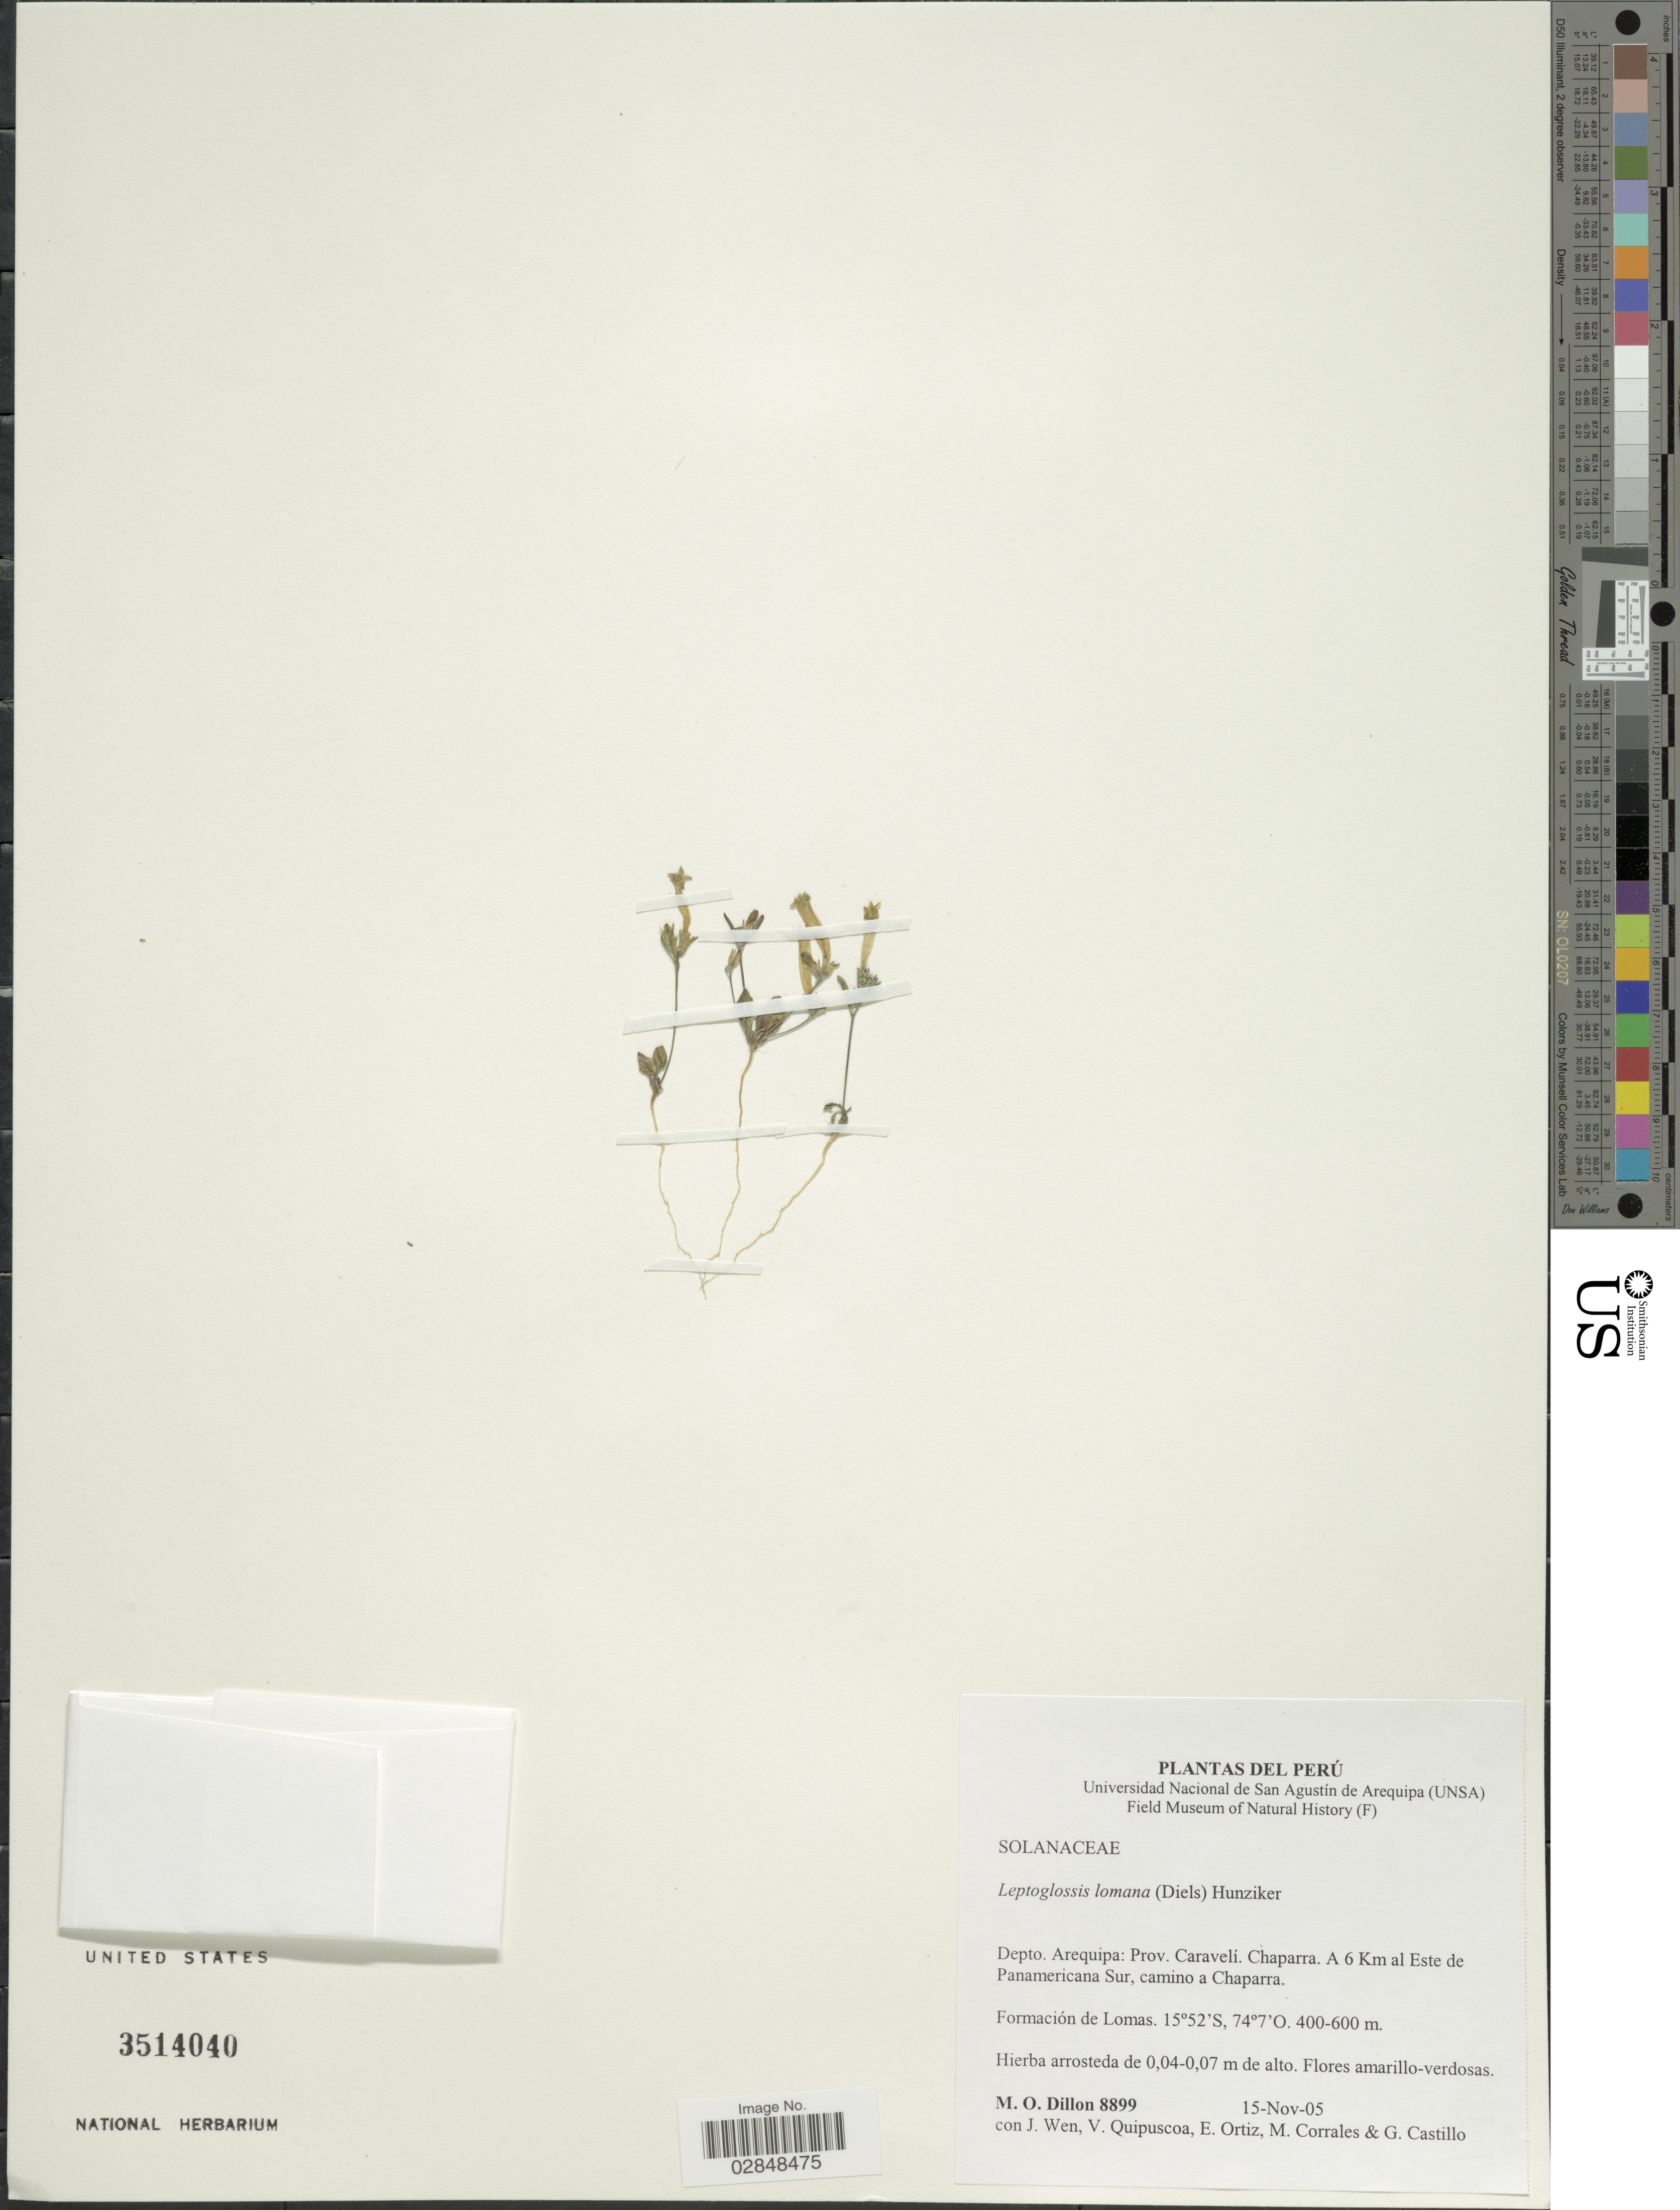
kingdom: Plantae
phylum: Tracheophyta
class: Magnoliopsida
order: Solanales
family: Solanaceae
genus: Leptoglossis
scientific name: Leptoglossis lomana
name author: (Diels) Hunz.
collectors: M. O. Dillon, J. Wen, V. Quipuscoa, E. Ortiz & et al.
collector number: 8899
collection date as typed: Transcribed d/m/y: 15/11/5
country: Peru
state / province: Arequipa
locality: Depto. Arequipa: Prov. Caravelí. Chaparra. A 6 Km al Este de Panamericana Sur, camino a Chaparra. Formación de Lomas.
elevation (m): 400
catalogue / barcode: US 3514040